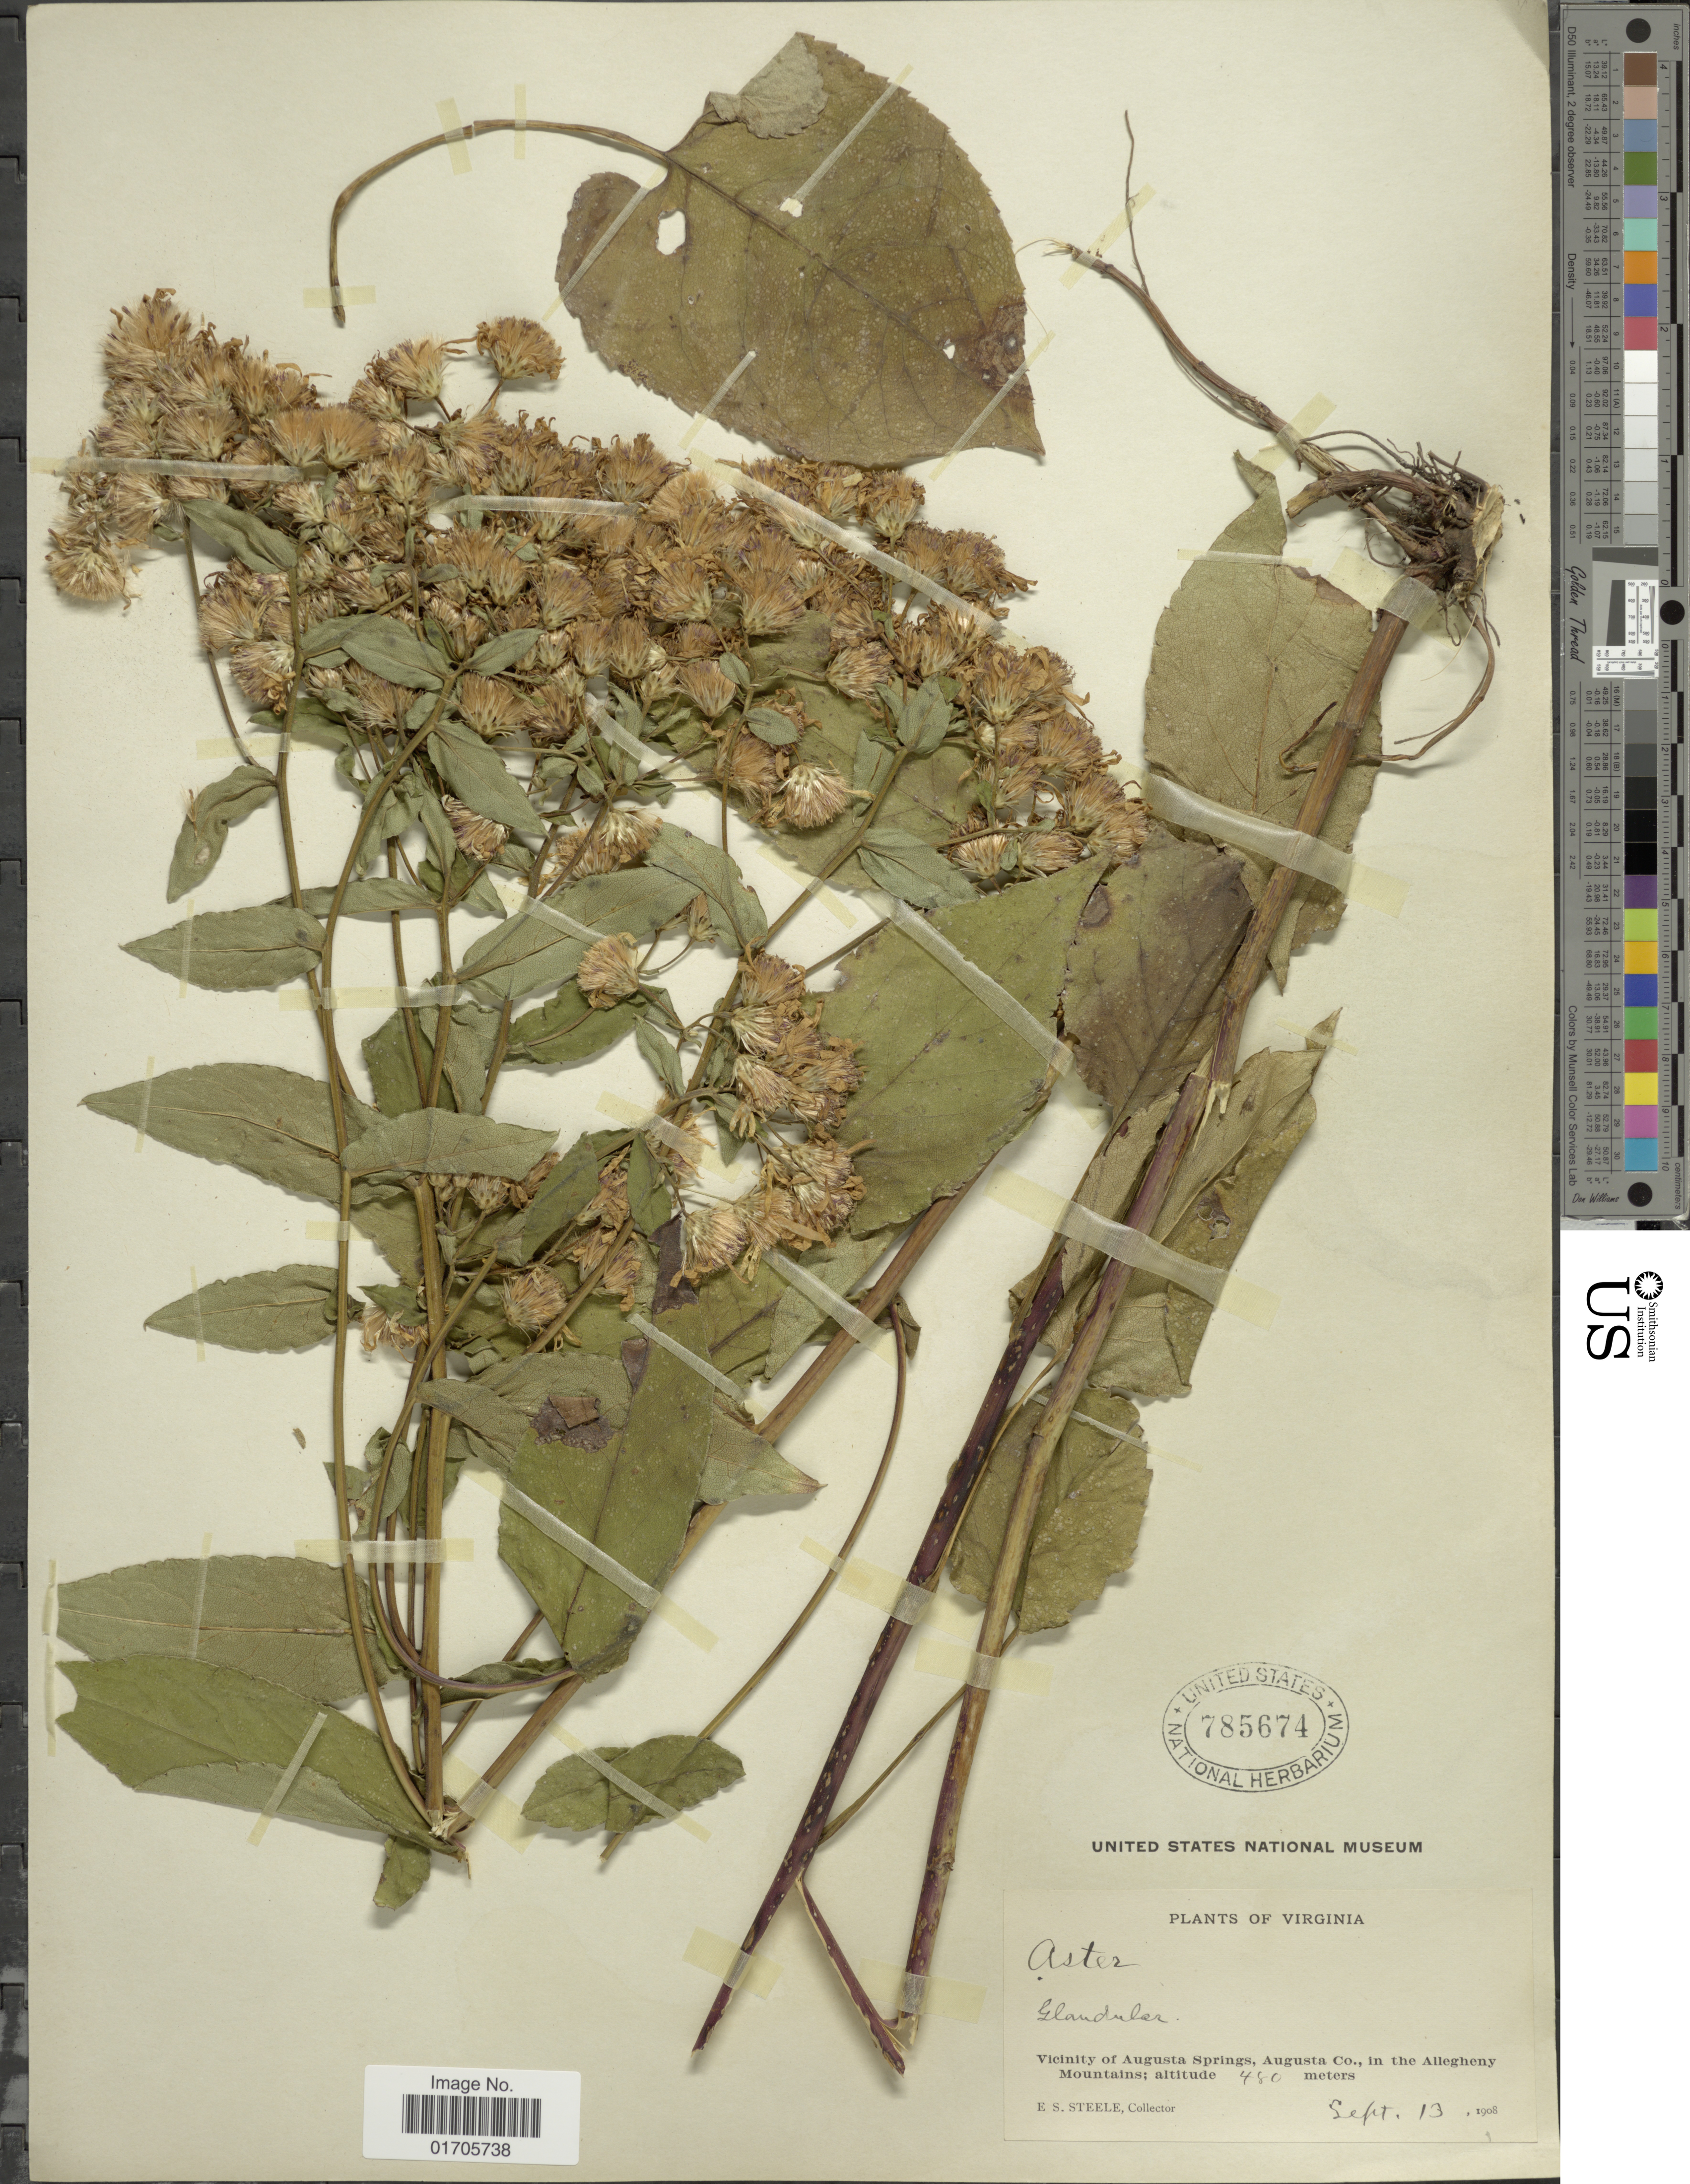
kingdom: Plantae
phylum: Tracheophyta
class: Magnoliopsida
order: Asterales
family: Asteraceae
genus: Eurybia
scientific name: Eurybia macrophylla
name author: (L.) Cass.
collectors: E. Steele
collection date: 1908-09-13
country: United States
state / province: Virginia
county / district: Augusta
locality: Virginia. Vicinity of Augusta Springs, Augusta Co., in the Allegheny Mountains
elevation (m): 480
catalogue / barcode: US 785674